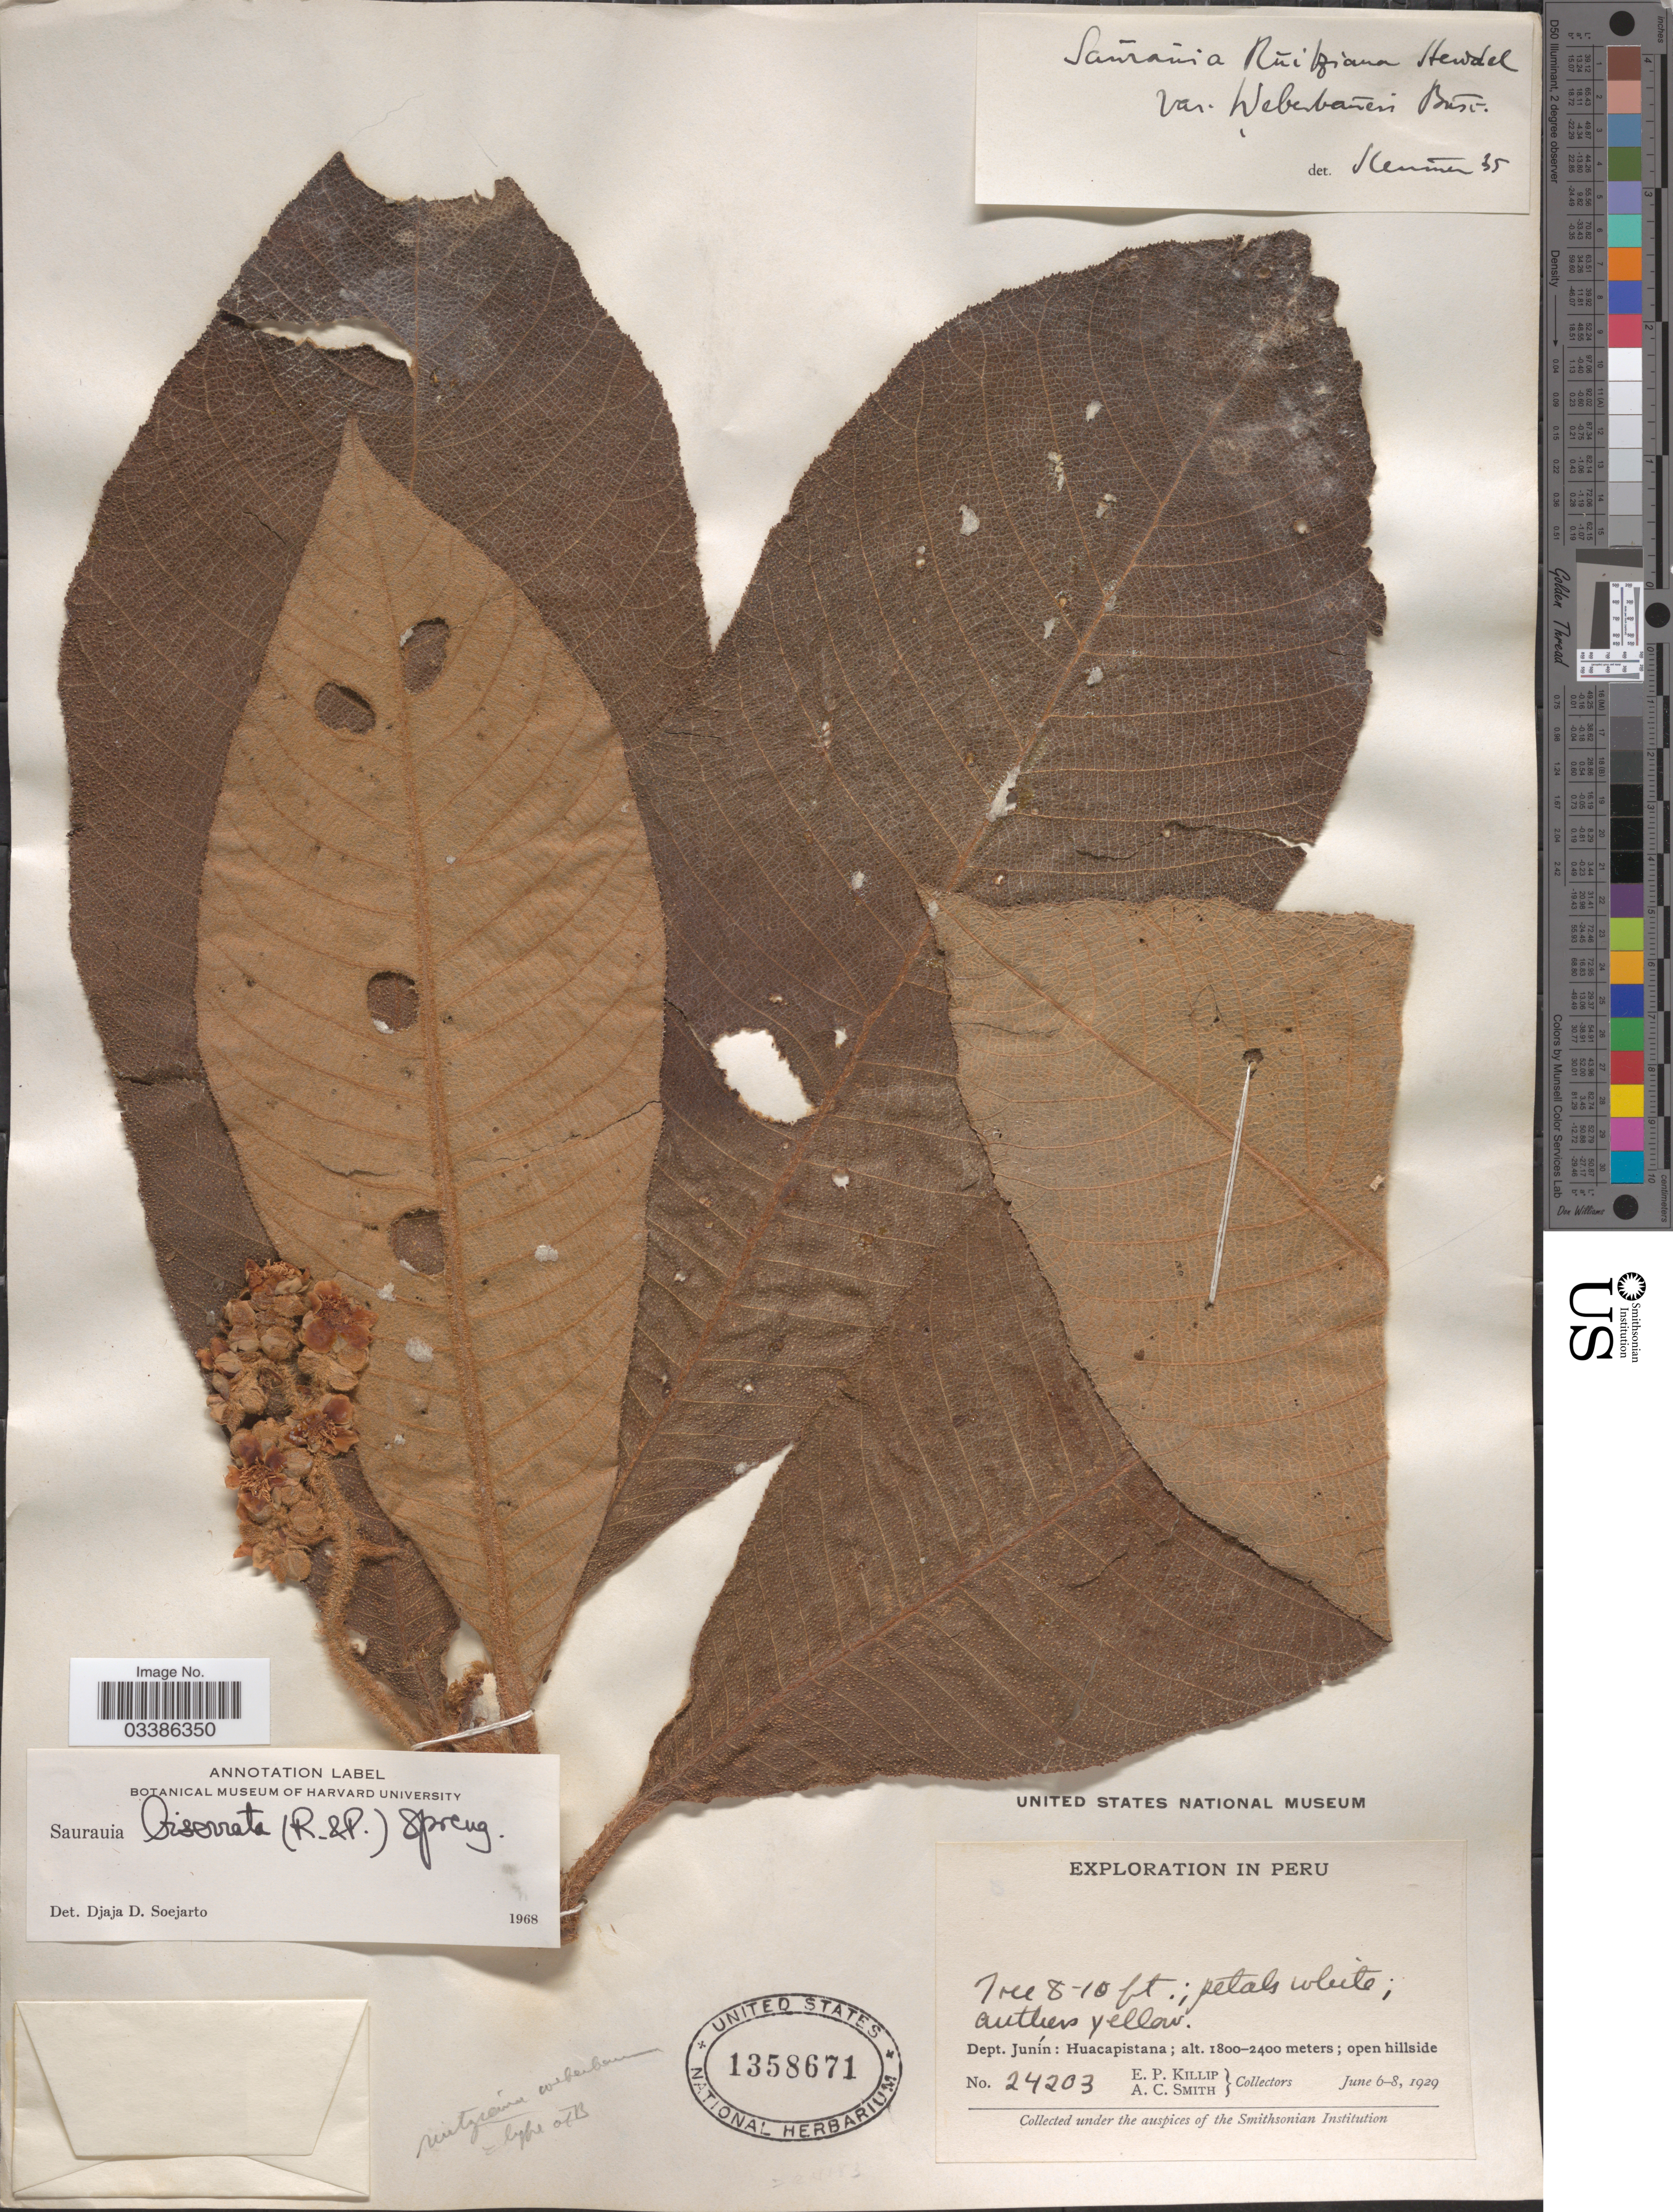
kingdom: Plantae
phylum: Tracheophyta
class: Magnoliopsida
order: Ericales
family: Actinidiaceae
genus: Saurauia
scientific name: Saurauia biserrata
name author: (Ruiz & Pav.) Spreng.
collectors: E. P. Killip & A. C. Smith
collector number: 24203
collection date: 1929-06-06/1929-06-08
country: Peru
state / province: Junín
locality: Dept. Junín: Huacapistana.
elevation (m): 1800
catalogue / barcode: US 1358671